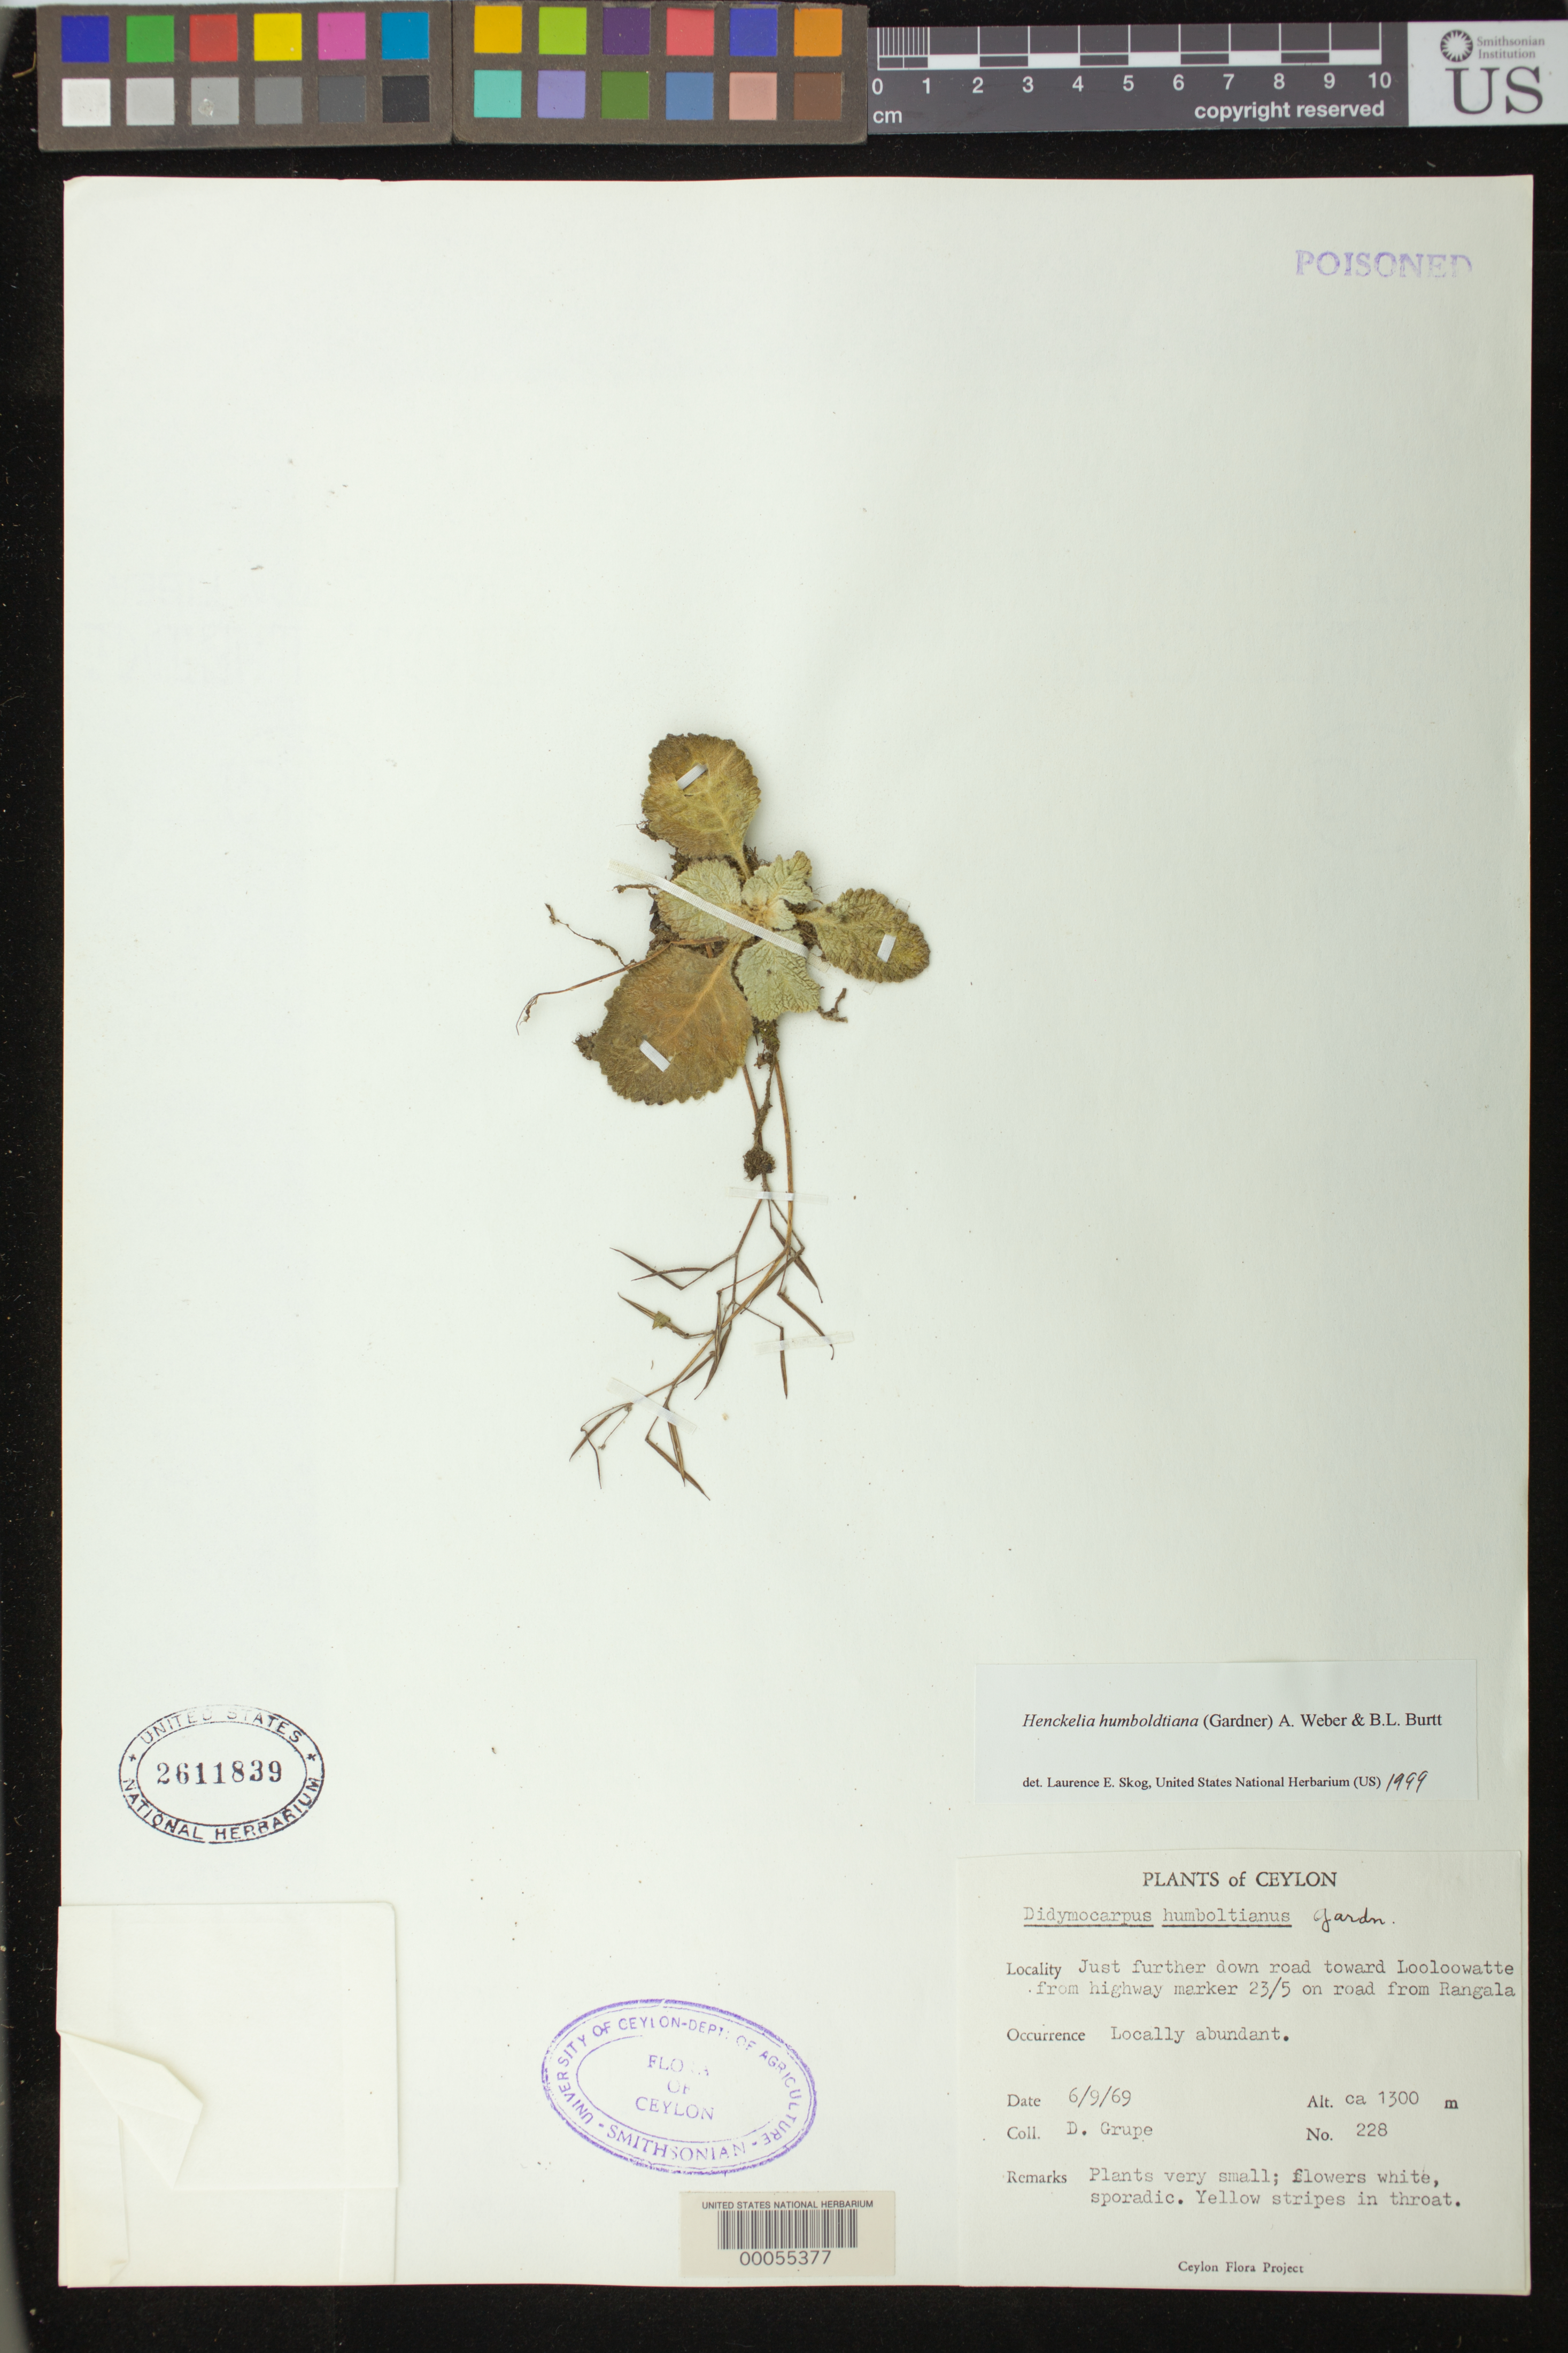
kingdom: Plantae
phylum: Tracheophyta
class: Magnoliopsida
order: Lamiales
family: Gesneriaceae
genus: Henckelia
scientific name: Henckelia humboldtiana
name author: (Gardner) A. Weber & B.L. Burtt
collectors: D. Grupe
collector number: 228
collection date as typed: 06 Sep 1969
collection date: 1969-09-06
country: Sri Lanka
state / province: Central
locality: Kandy dist., Just further down the road toward looloowatte from highway marker 23/5 on road from ragala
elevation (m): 1300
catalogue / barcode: US 2611839